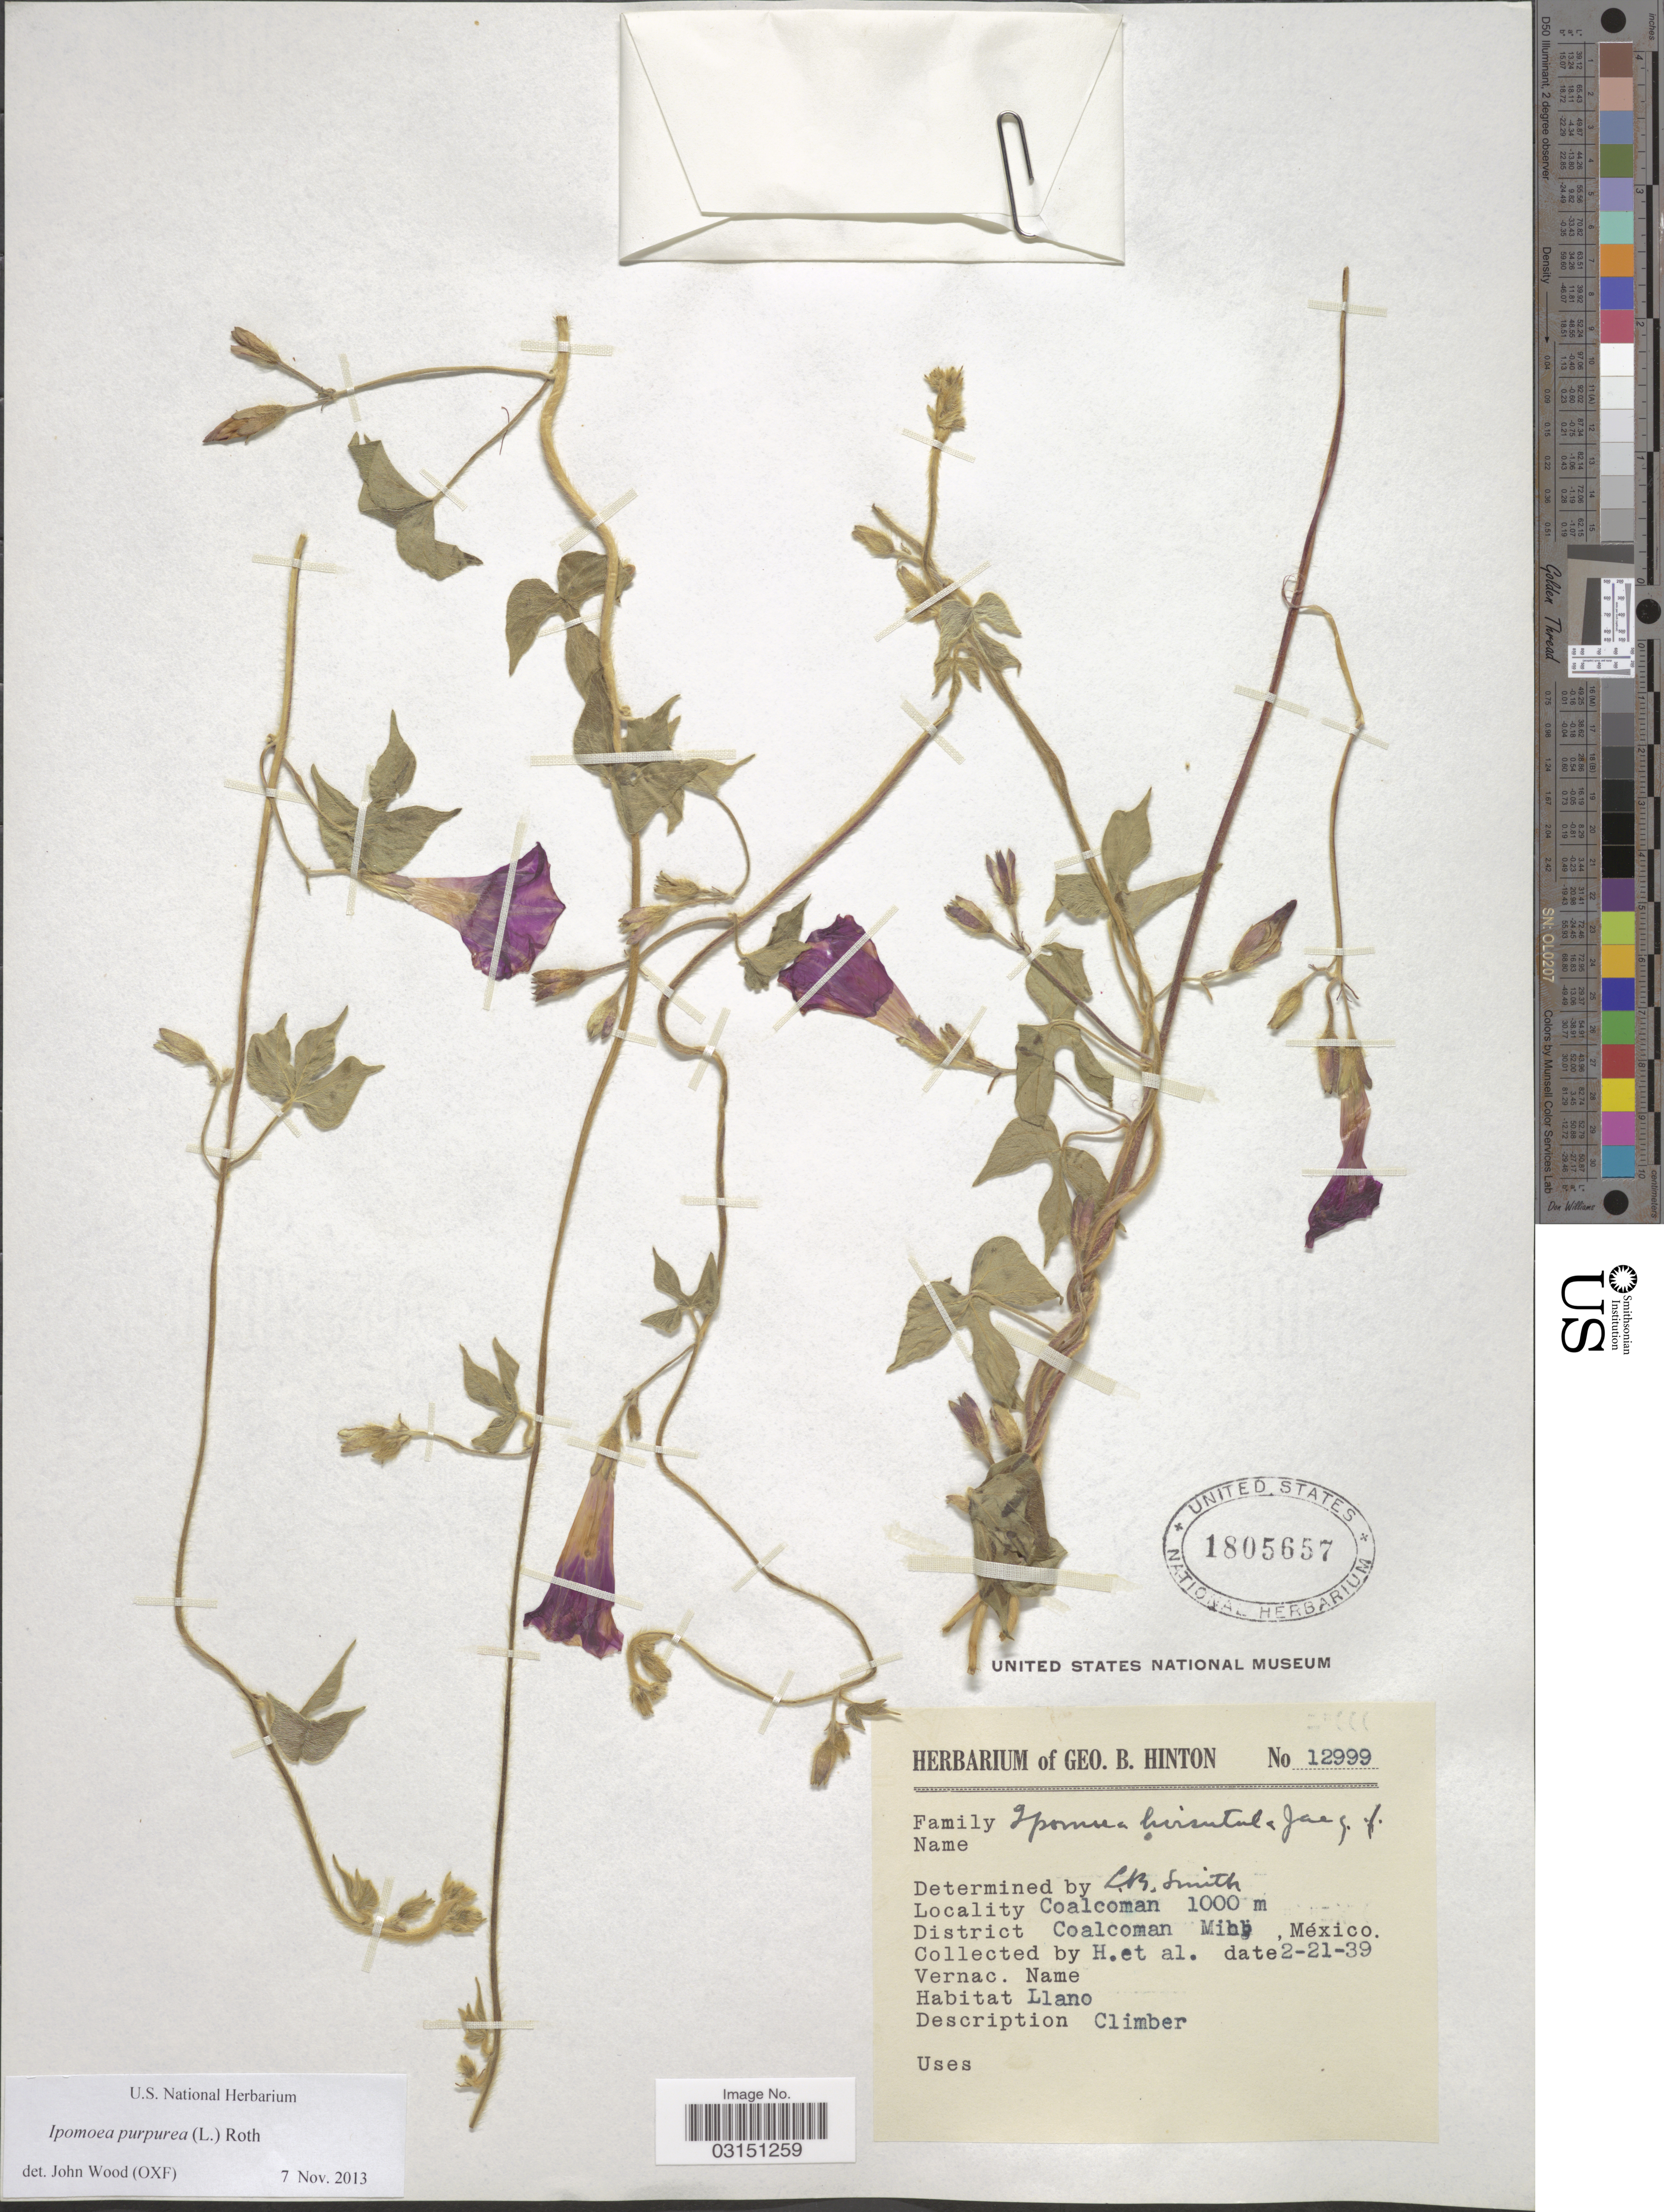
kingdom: Plantae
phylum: Tracheophyta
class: Magnoliopsida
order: Solanales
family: Convolvulaceae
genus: Ipomoea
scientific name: Ipomoea purpurea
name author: (L.) Roth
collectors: G. B. Hinton & et al.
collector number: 12999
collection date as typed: Transcribed d/m/y: 21/2/39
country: Mexico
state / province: Michoacán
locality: Coalcoman, District Coalcoman.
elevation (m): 1000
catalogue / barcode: US 1805657